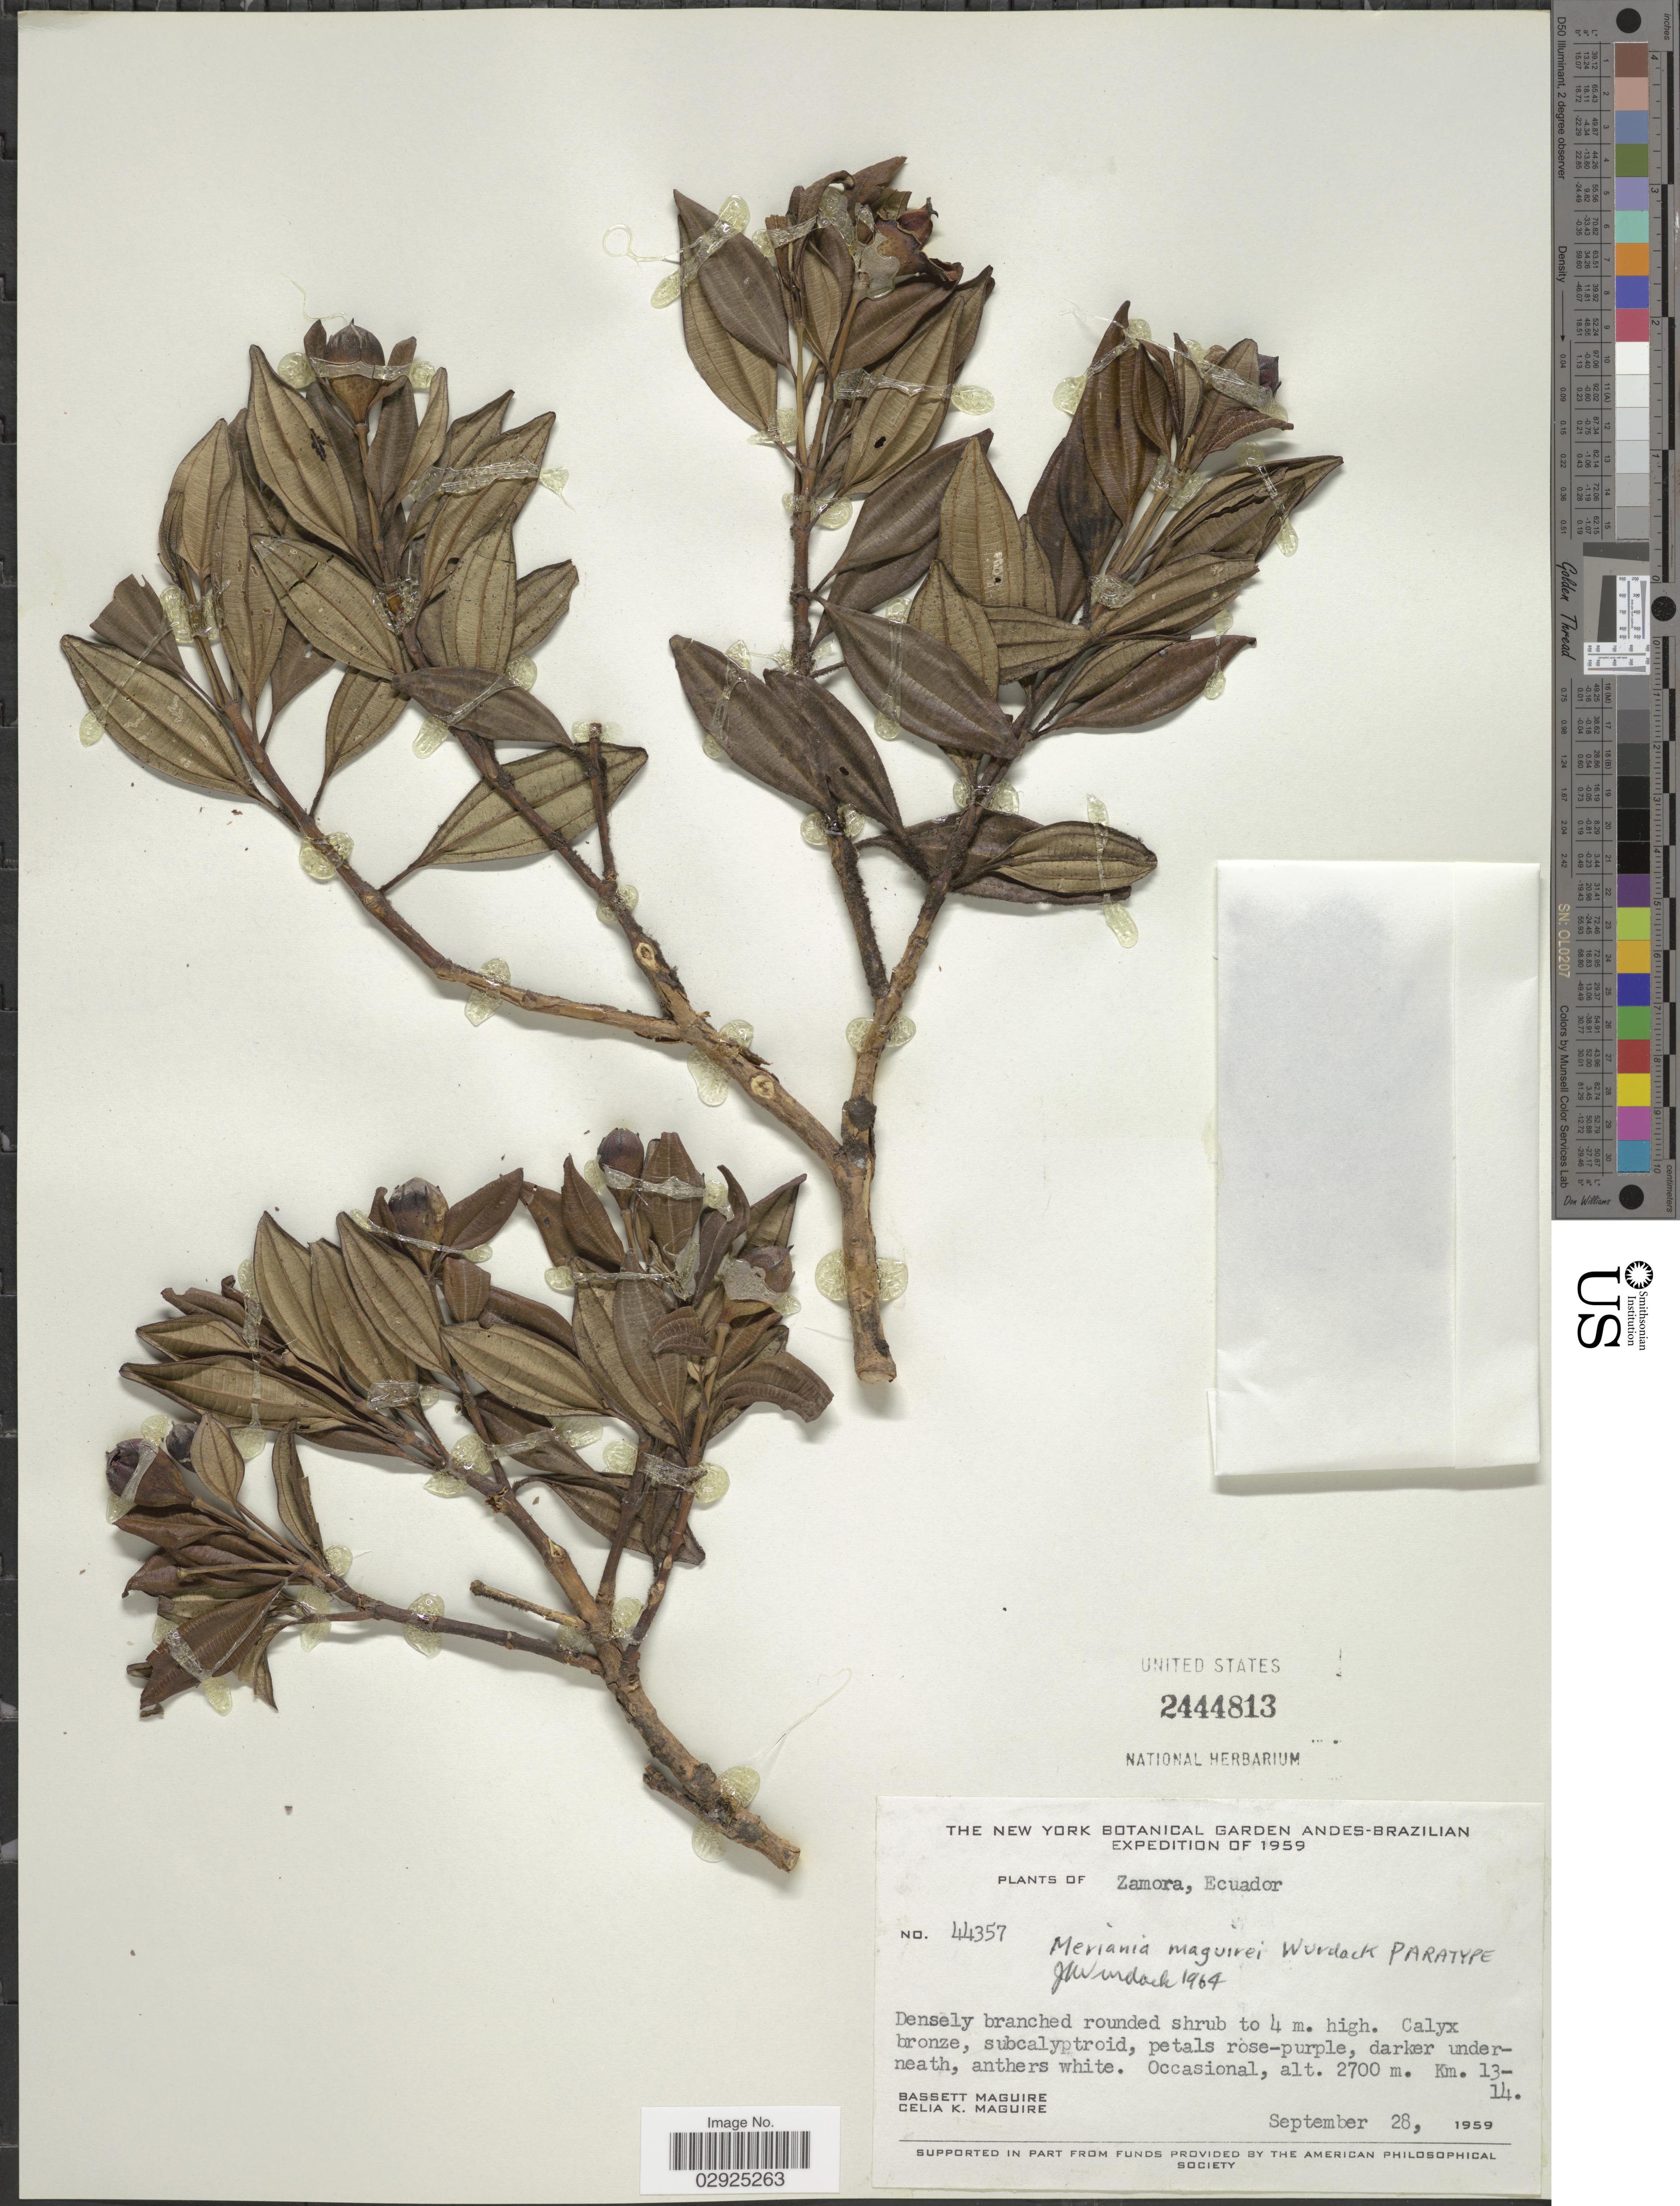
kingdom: Plantae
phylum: Tracheophyta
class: Magnoliopsida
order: Myrtales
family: Melastomataceae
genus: Meriania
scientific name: Meriania maguirei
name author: Wurdack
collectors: B. Maguire & C. K. Maguire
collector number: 44357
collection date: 1959-09-28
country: Ecuador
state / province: Zamora-Chinchipe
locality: Zamora. Occasional, Km.13-14.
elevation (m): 2700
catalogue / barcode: US 2444813